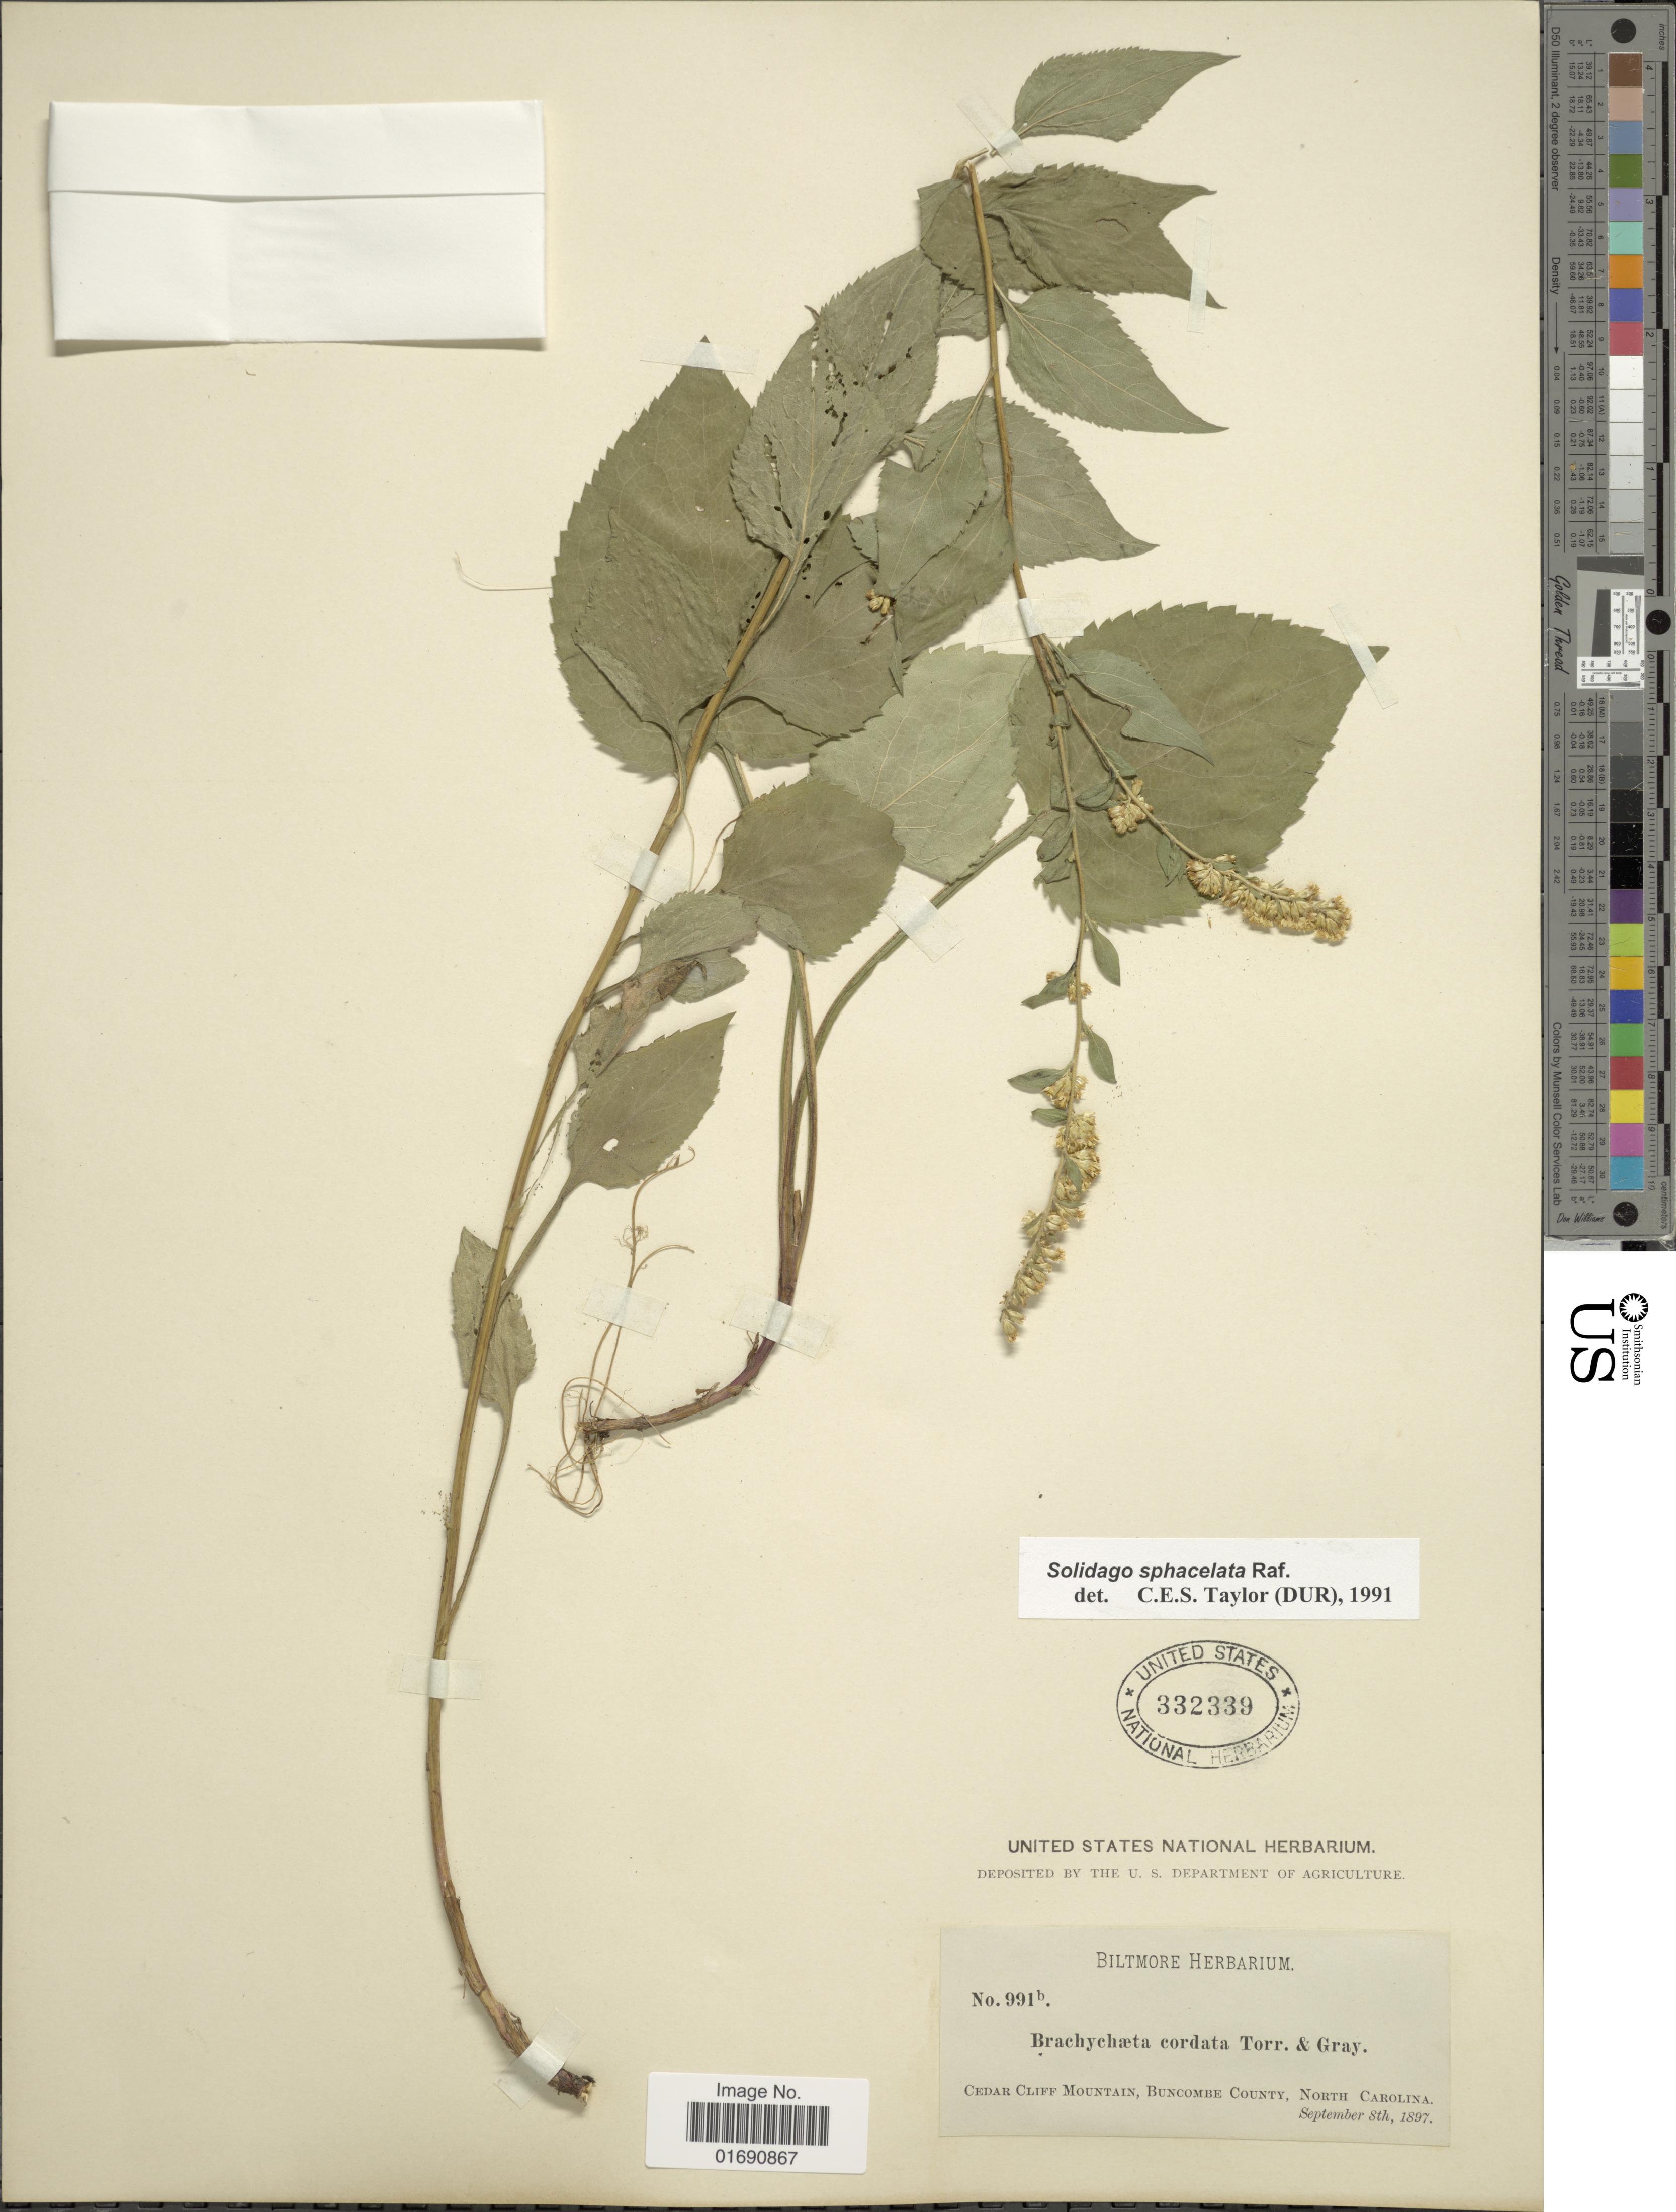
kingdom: Plantae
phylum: Tracheophyta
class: Magnoliopsida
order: Asterales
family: Asteraceae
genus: Solidago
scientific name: Solidago sphacelata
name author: Raf.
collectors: ex herb. Biltmore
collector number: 991b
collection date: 1897-09-08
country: United States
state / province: North Carolina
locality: Cedar Cliff Mountain, Buncombe County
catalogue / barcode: US 332339